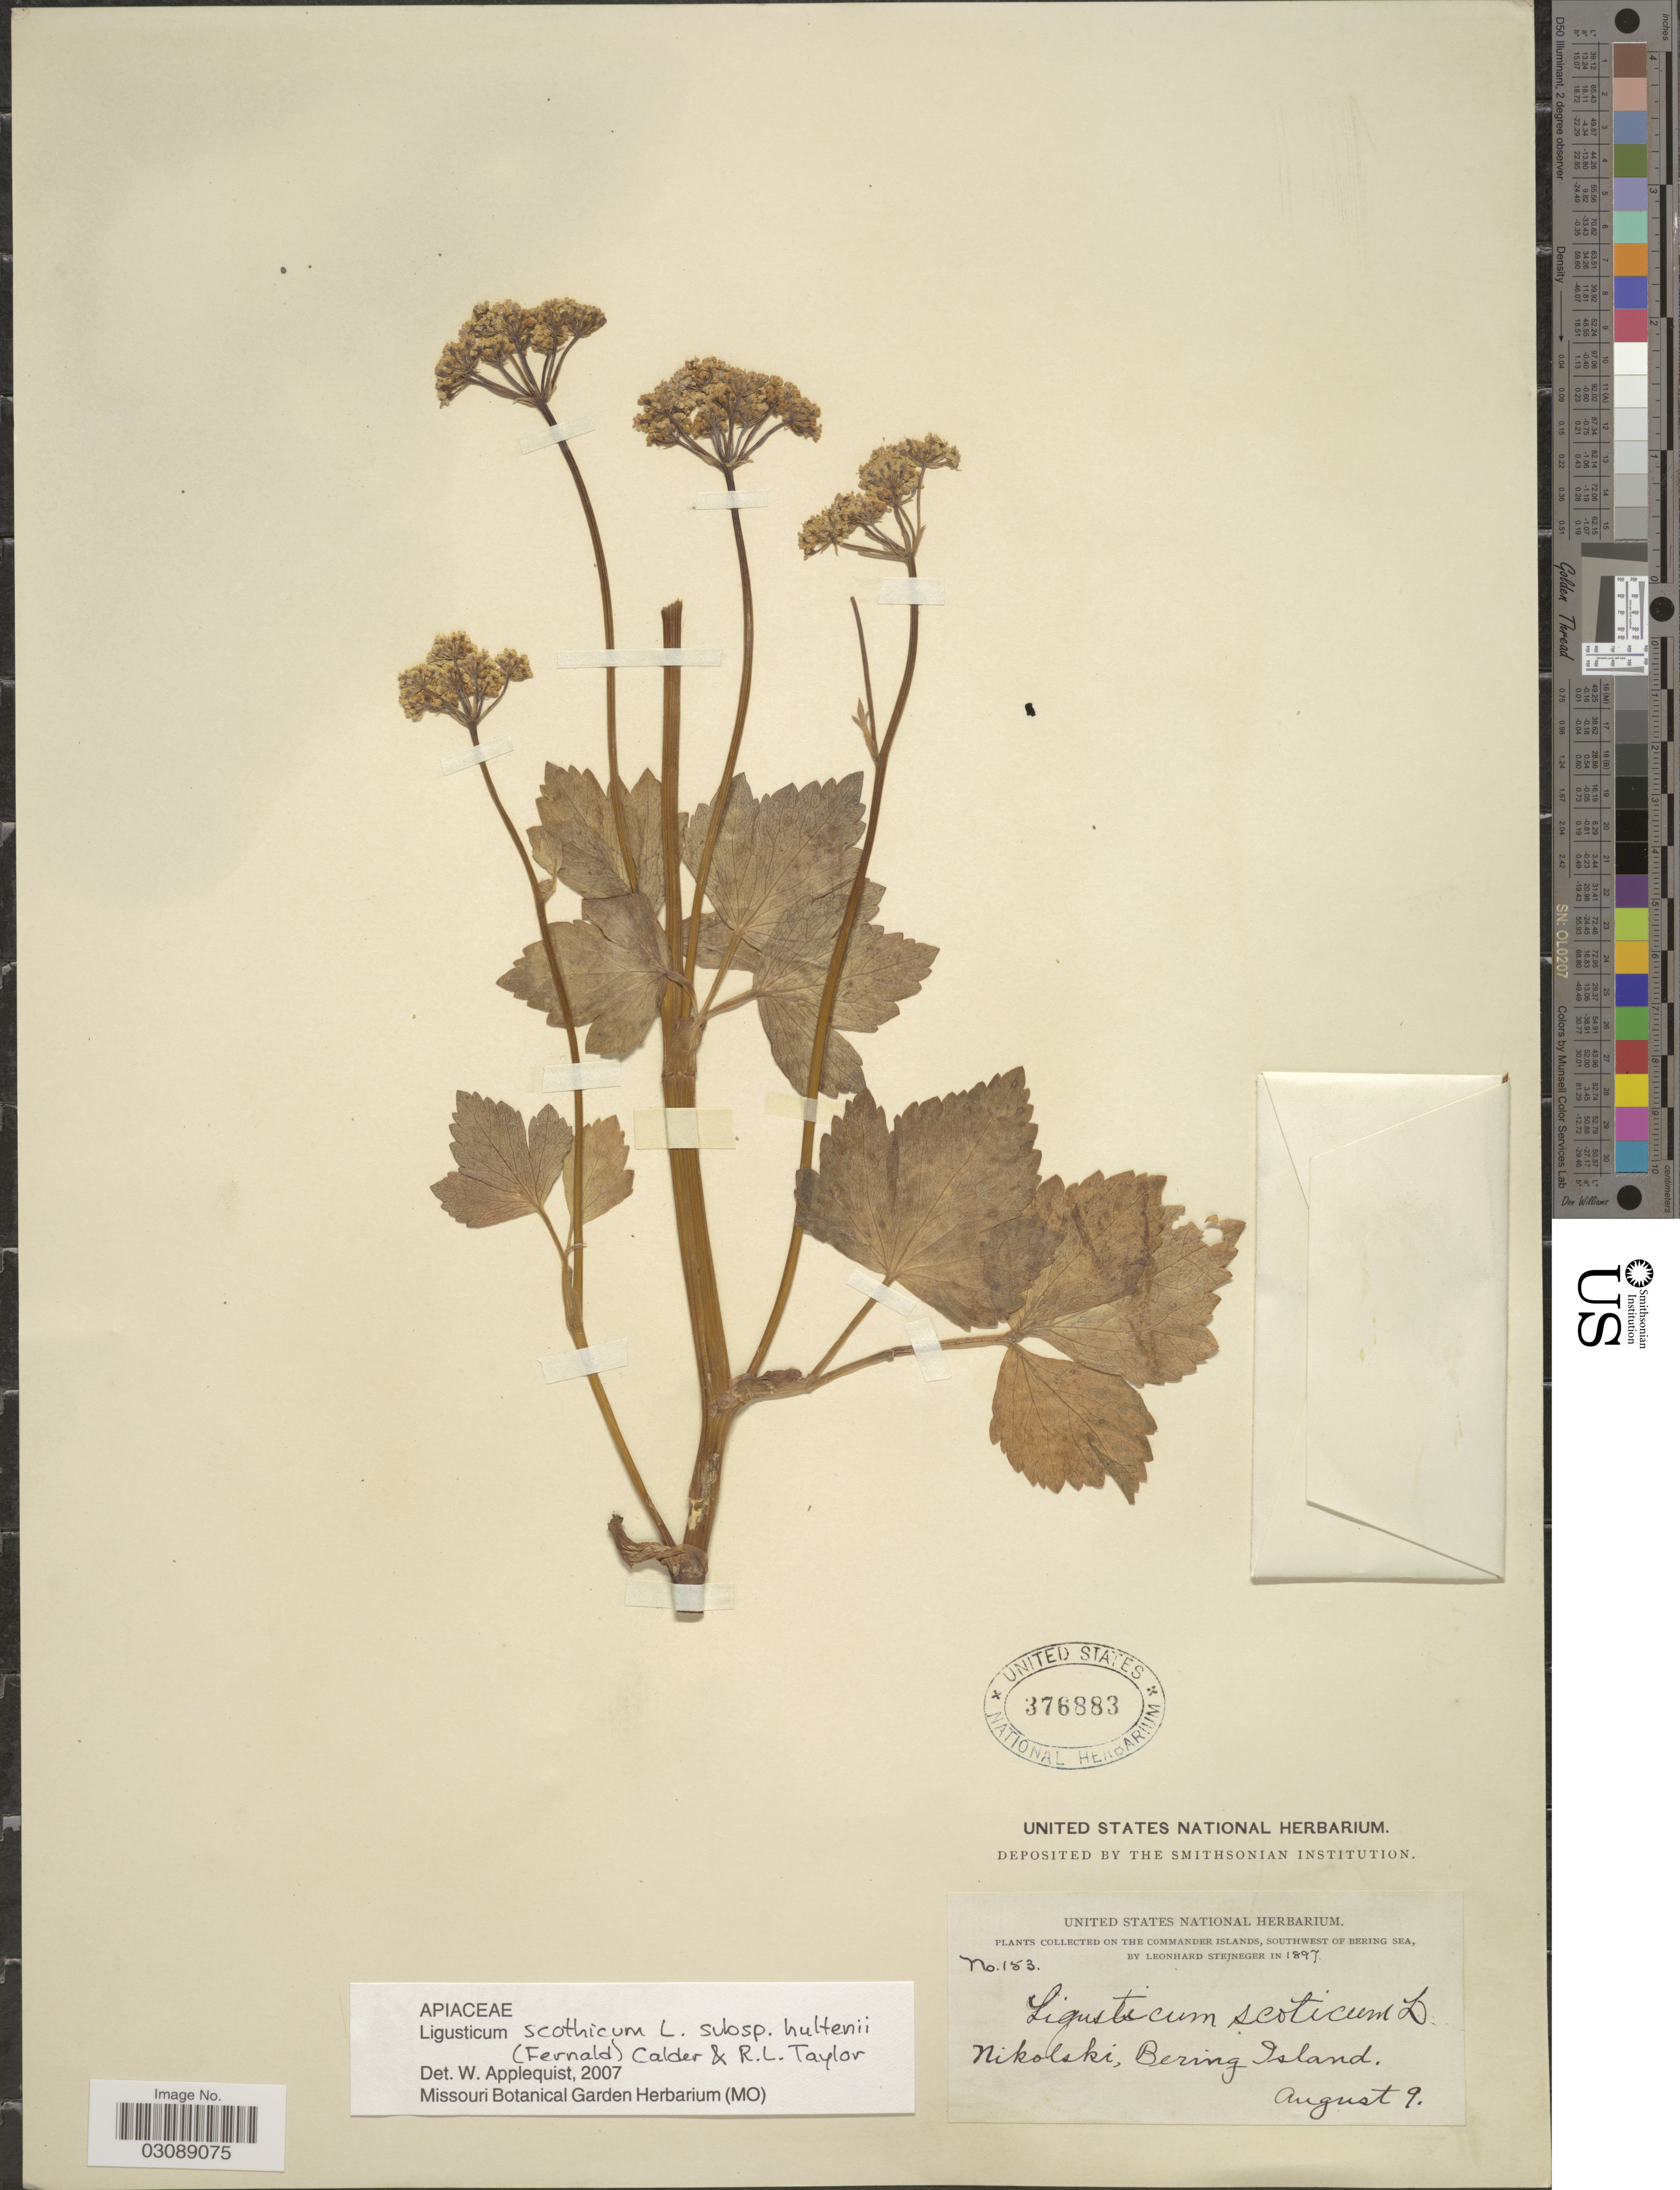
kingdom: Plantae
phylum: Tracheophyta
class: Magnoliopsida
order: Apiales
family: Apiaceae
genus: Ligusticum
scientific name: Ligusticum scoticum subsp. hultenii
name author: (Fernald) Calder & Roy L. Taylor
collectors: L. Stejneger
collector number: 153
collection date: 1897-08-09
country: Russian Federation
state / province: Kamchatka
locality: Nikolski, Bering Island.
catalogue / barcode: US 376883